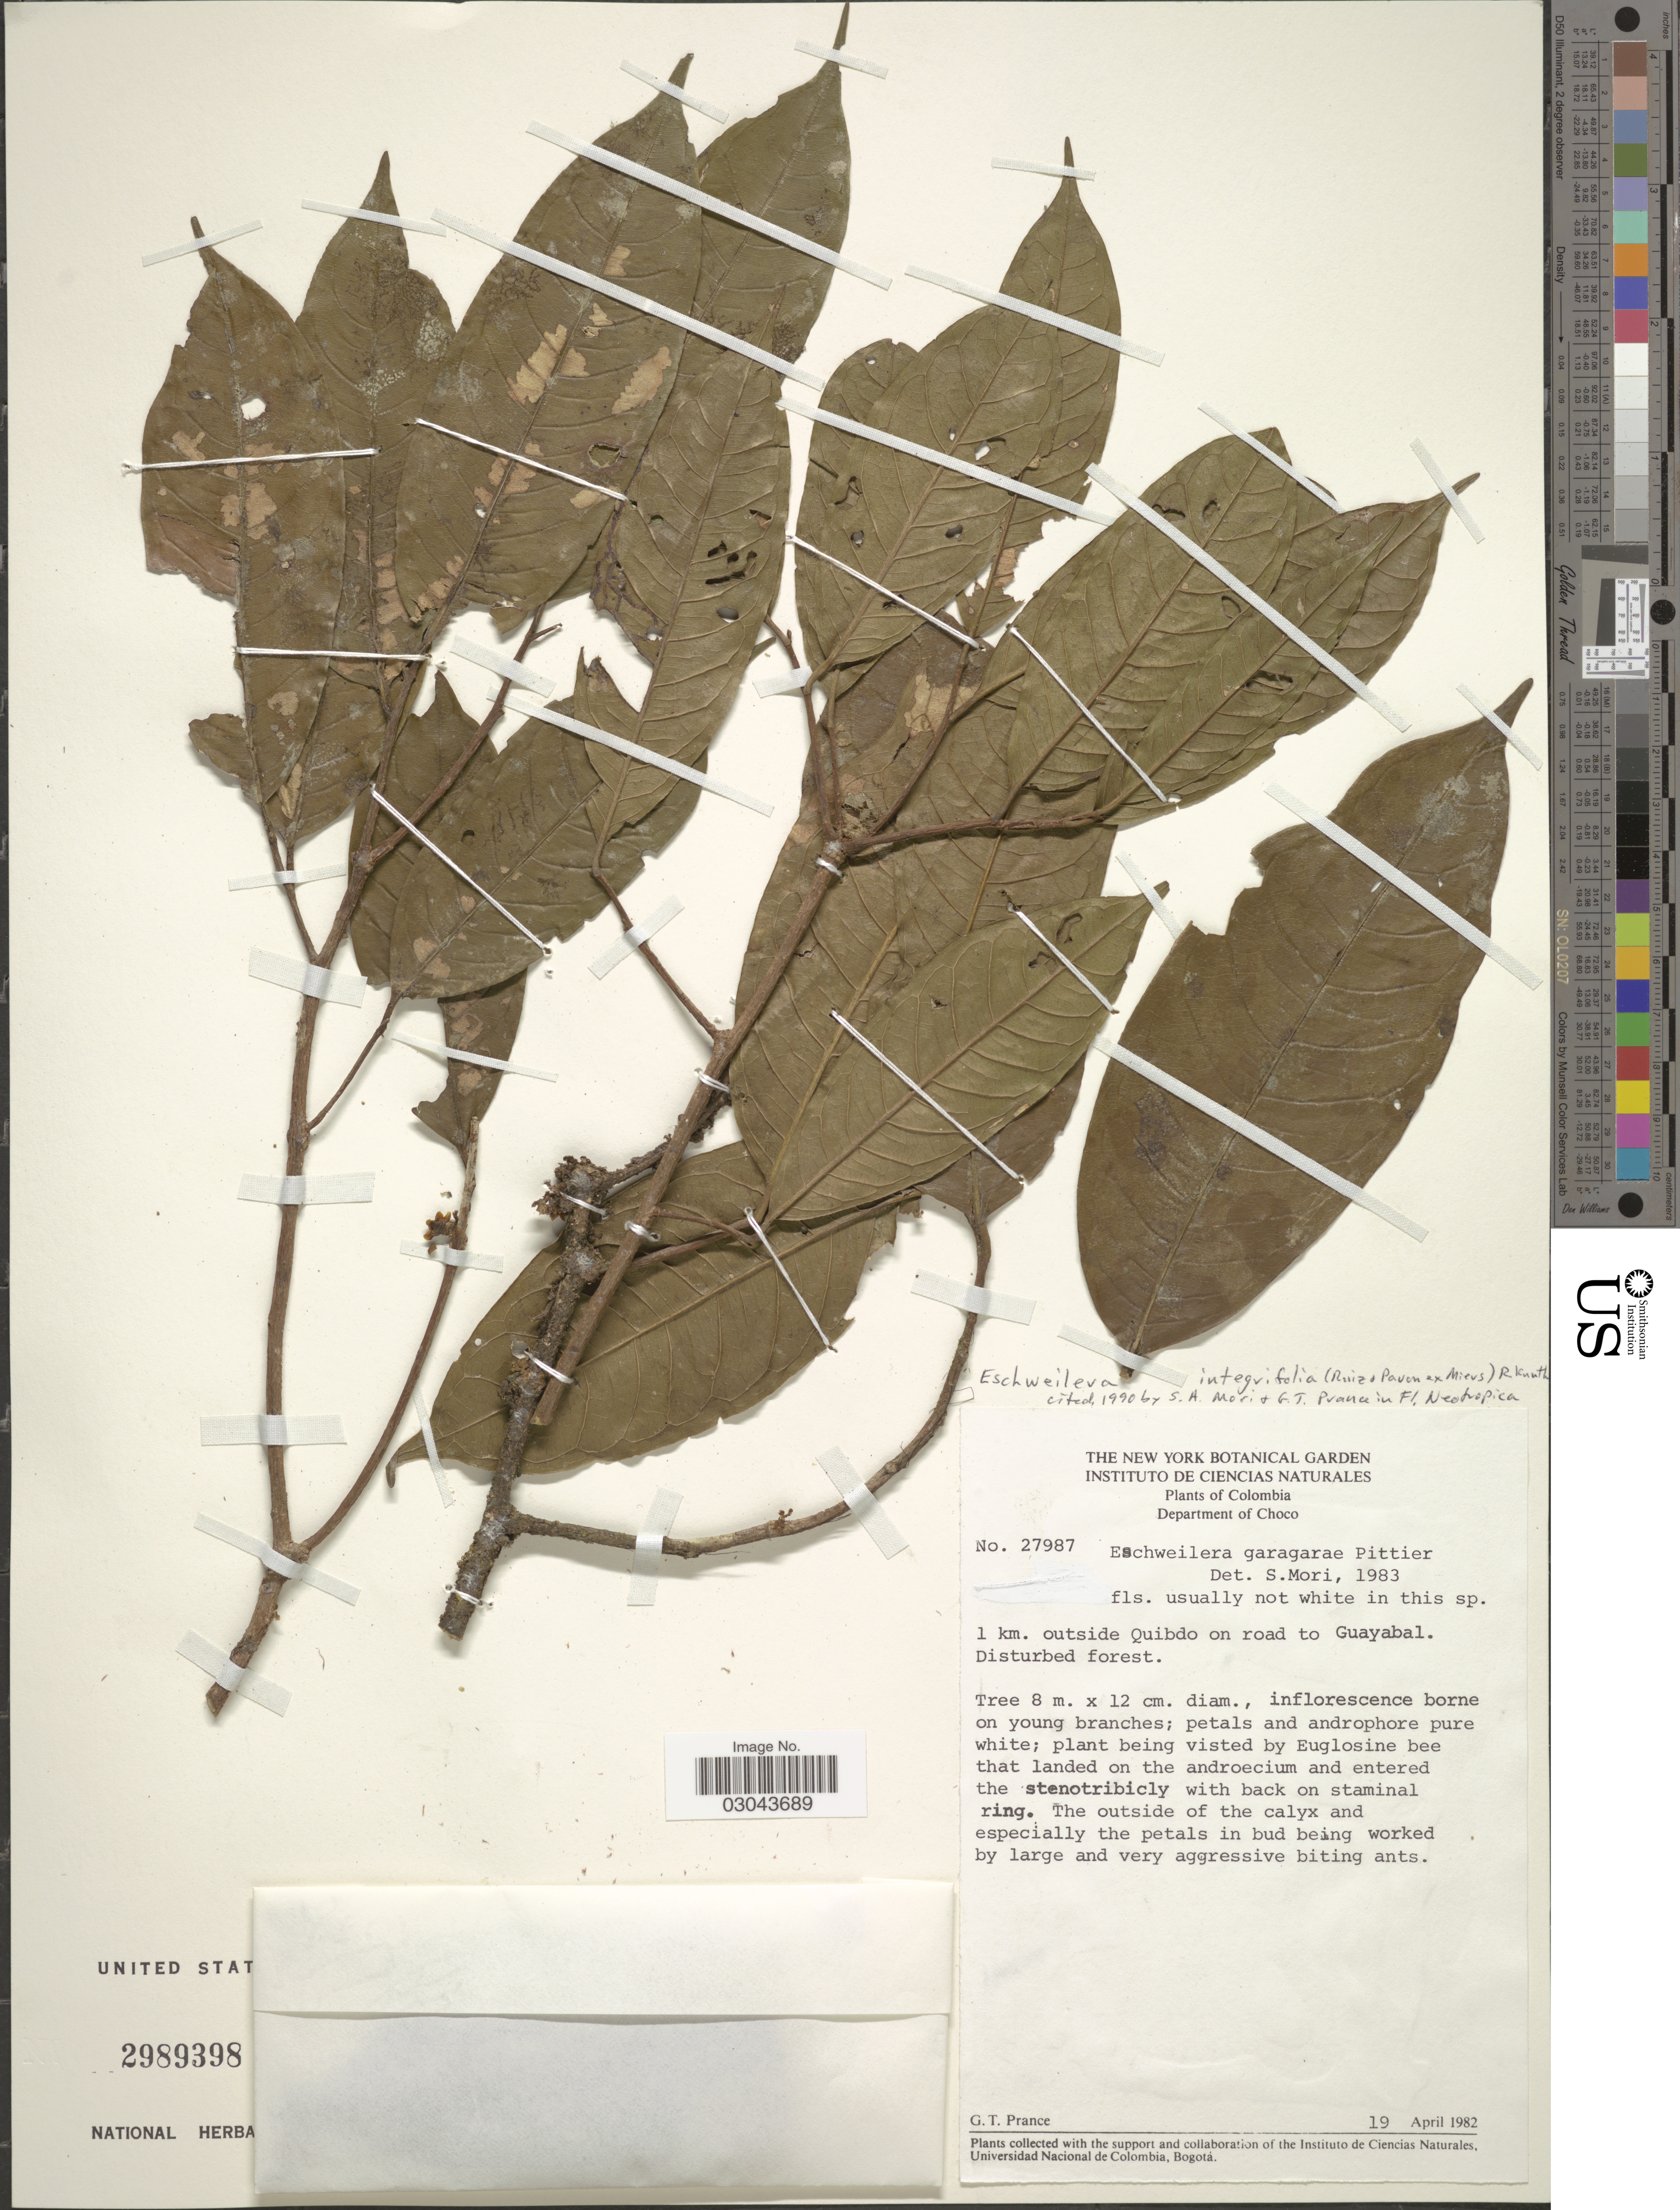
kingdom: Plantae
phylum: Tracheophyta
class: Magnoliopsida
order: Ericales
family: Lecythidaceae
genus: Eschweilera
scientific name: Eschweilera integrifolia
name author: (Ruiz & Pav. ex Miers) R. Knuth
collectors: G. T. Prance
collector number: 27987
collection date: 1982-04-19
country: Colombia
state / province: Chocó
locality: Department of Choco. 1 km. outside Quibdo on road to Guayabal.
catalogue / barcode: US 2989398